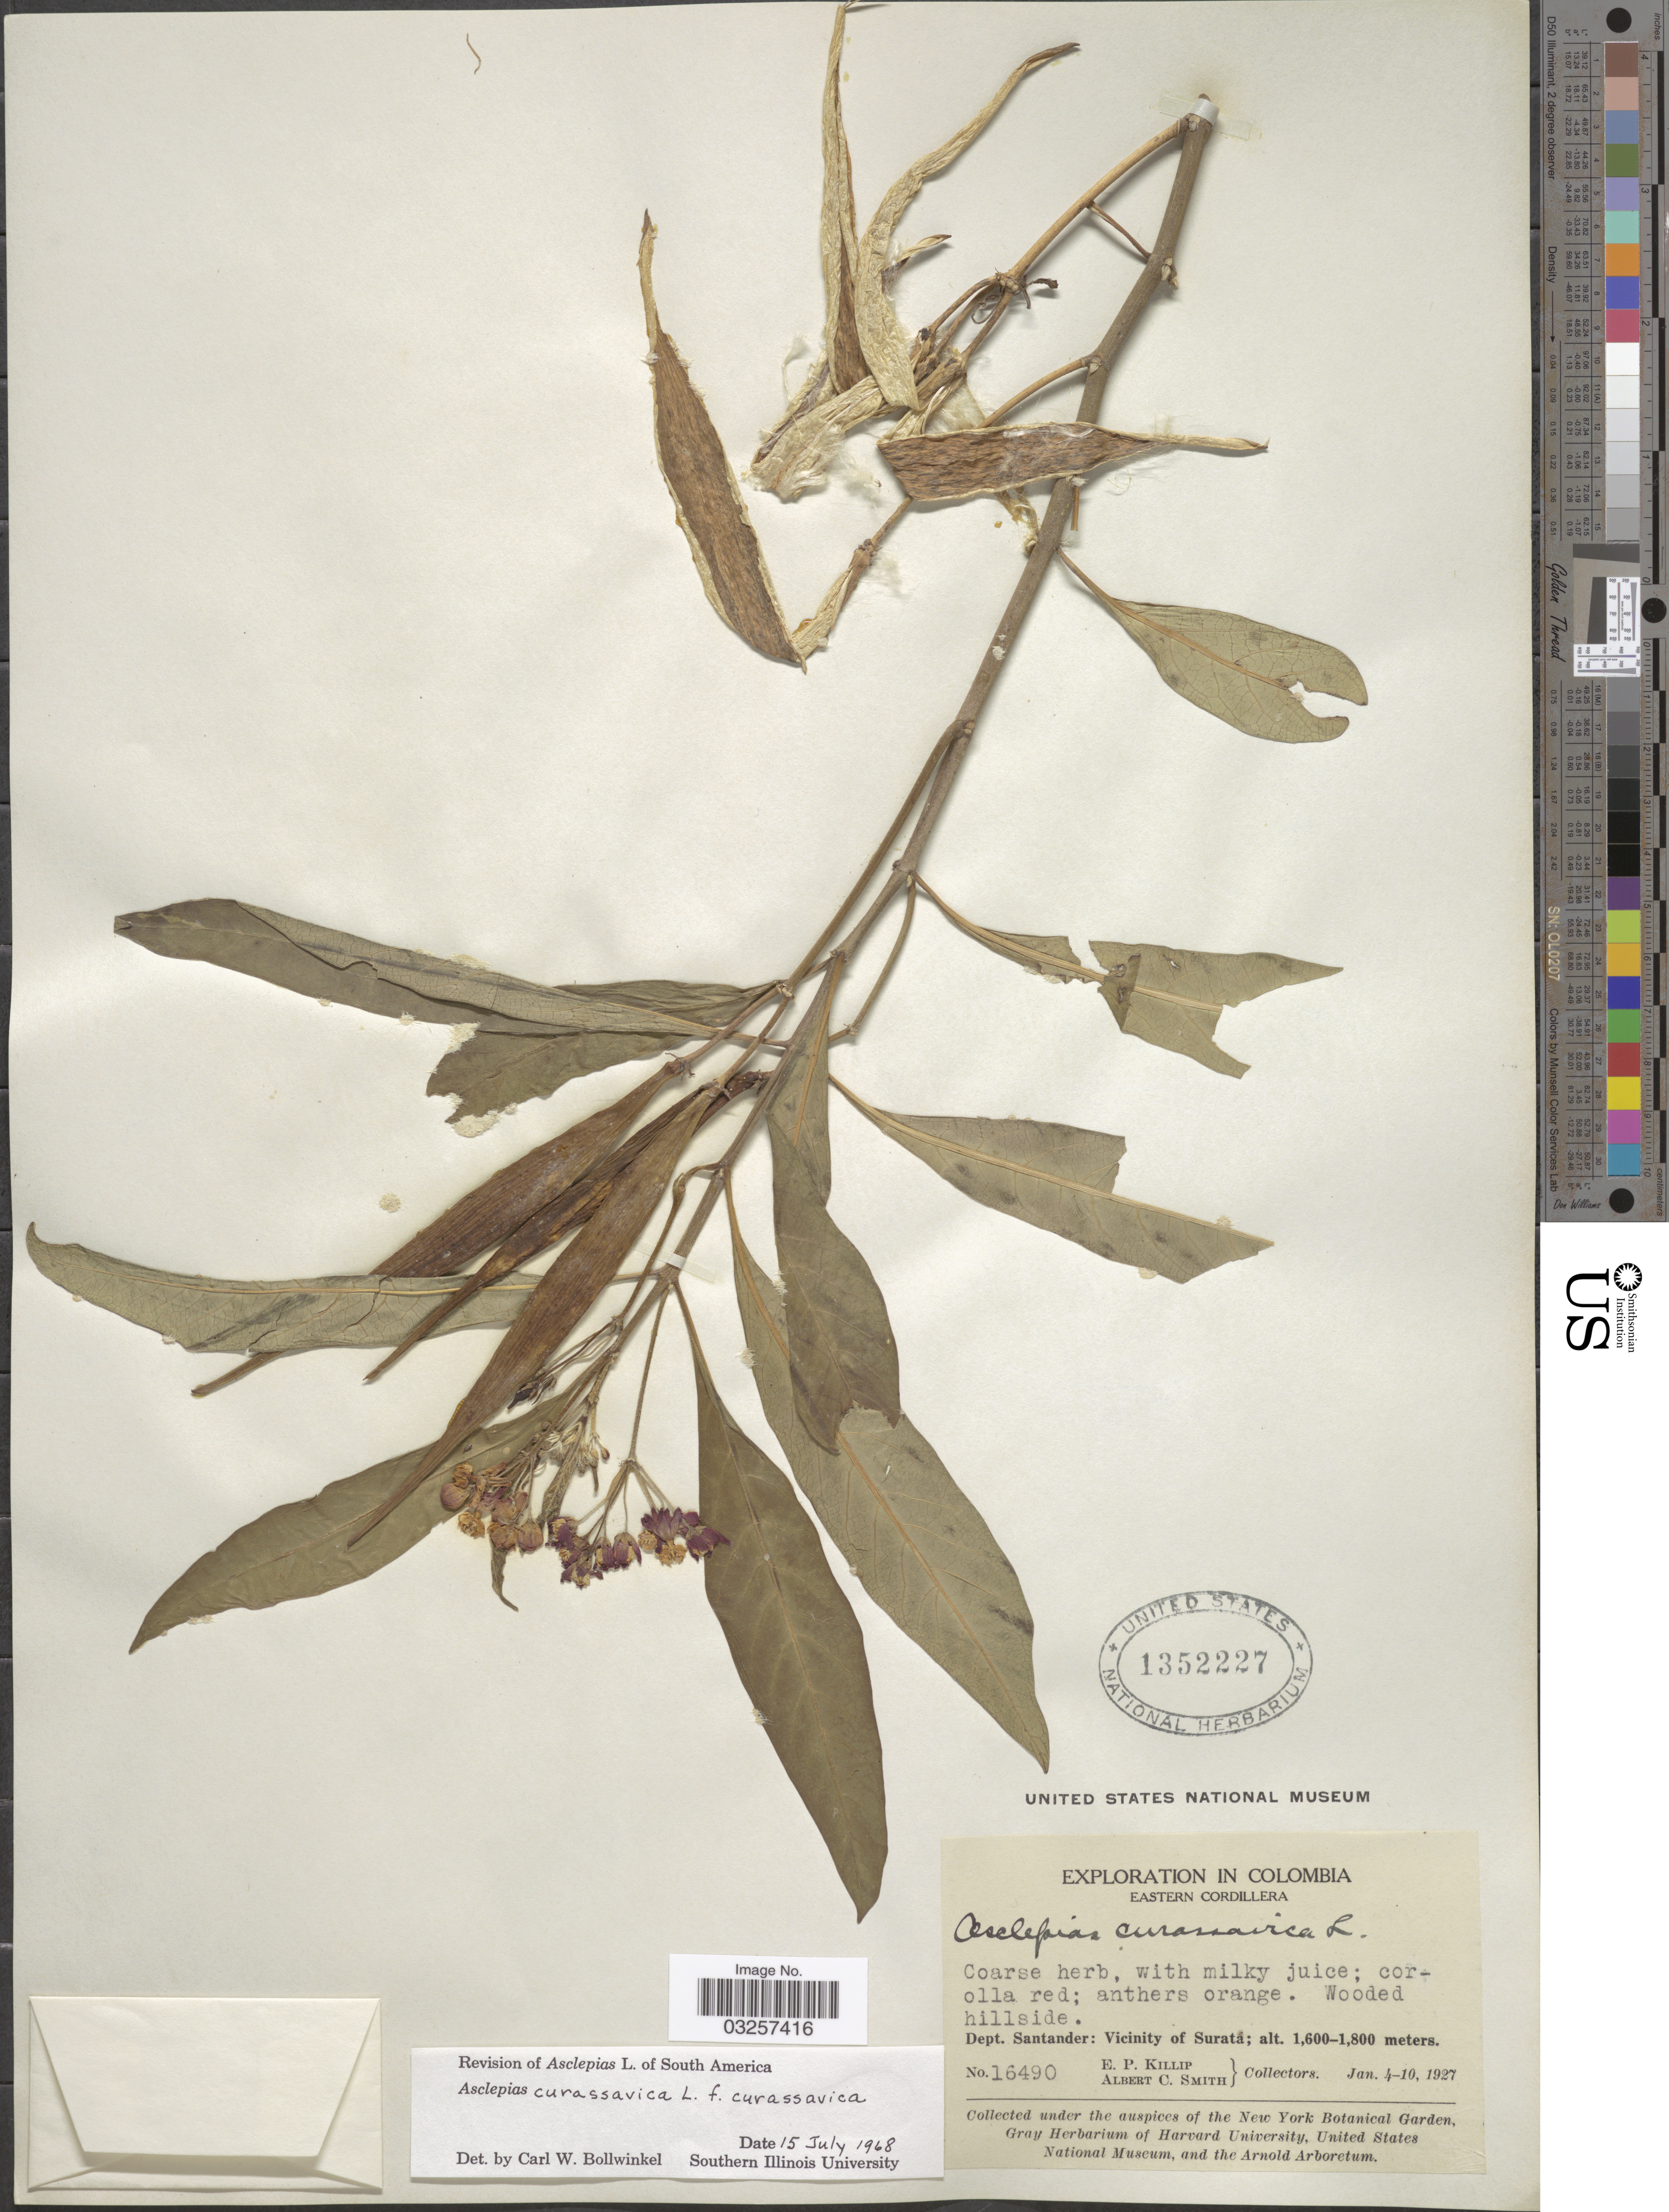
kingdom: Plantae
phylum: Tracheophyta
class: Magnoliopsida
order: Gentianales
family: Apocynaceae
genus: Asclepias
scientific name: Asclepias curassavica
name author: L.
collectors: E. P. Killip & A. C. Smith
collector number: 16490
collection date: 1927-01-04/1927-01-10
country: Colombia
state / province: Santander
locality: Eastern Cordillera. Dept. Santander: Vicinity of Surata.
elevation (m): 1600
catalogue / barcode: US 1352227